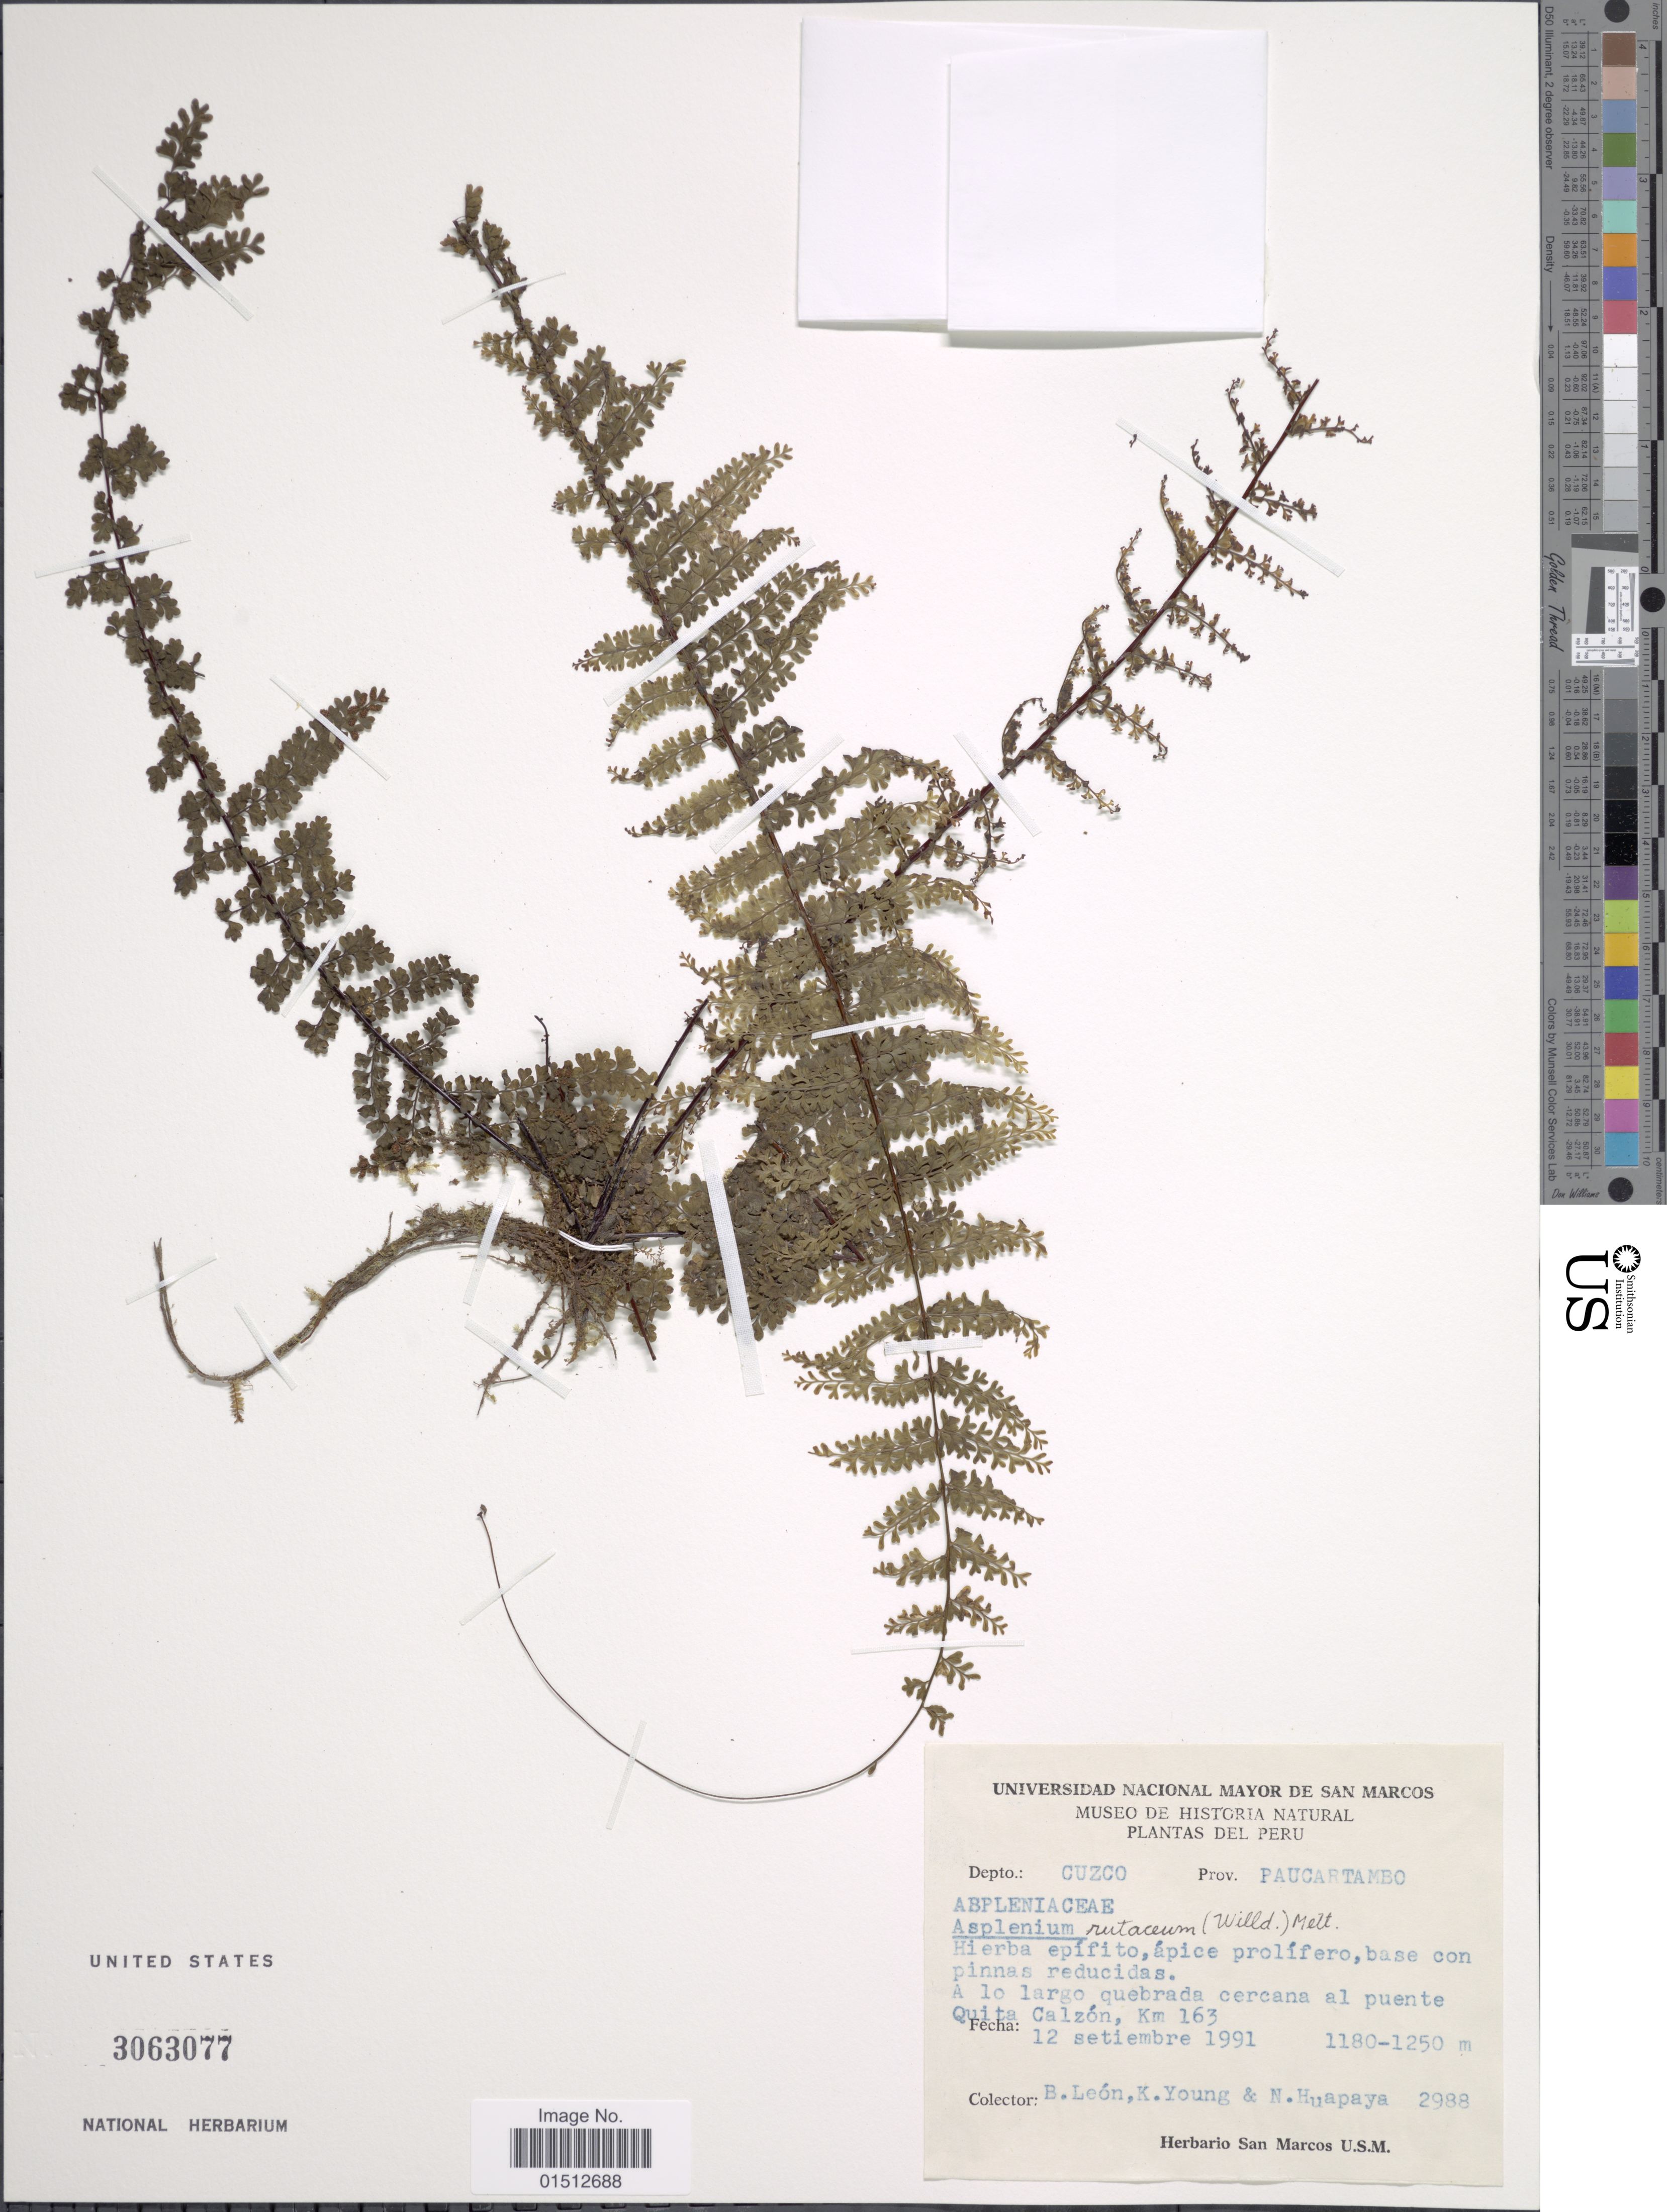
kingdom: Plantae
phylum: Tracheophyta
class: Polypodiopsida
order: Polypodiales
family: Aspleniaceae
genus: Asplenium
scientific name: Asplenium rutaceum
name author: (Willd.) Mett.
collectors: B. León, K. Young & N. Huapaya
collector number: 2988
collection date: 1991-09-12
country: Peru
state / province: Cusco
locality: Plantas del Peru, Depto.: Cuzco, Prov.Paucartambo. A lo largo quebrada cercana al puente Quita Calzon, Km 163.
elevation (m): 1180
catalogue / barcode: US 3063077